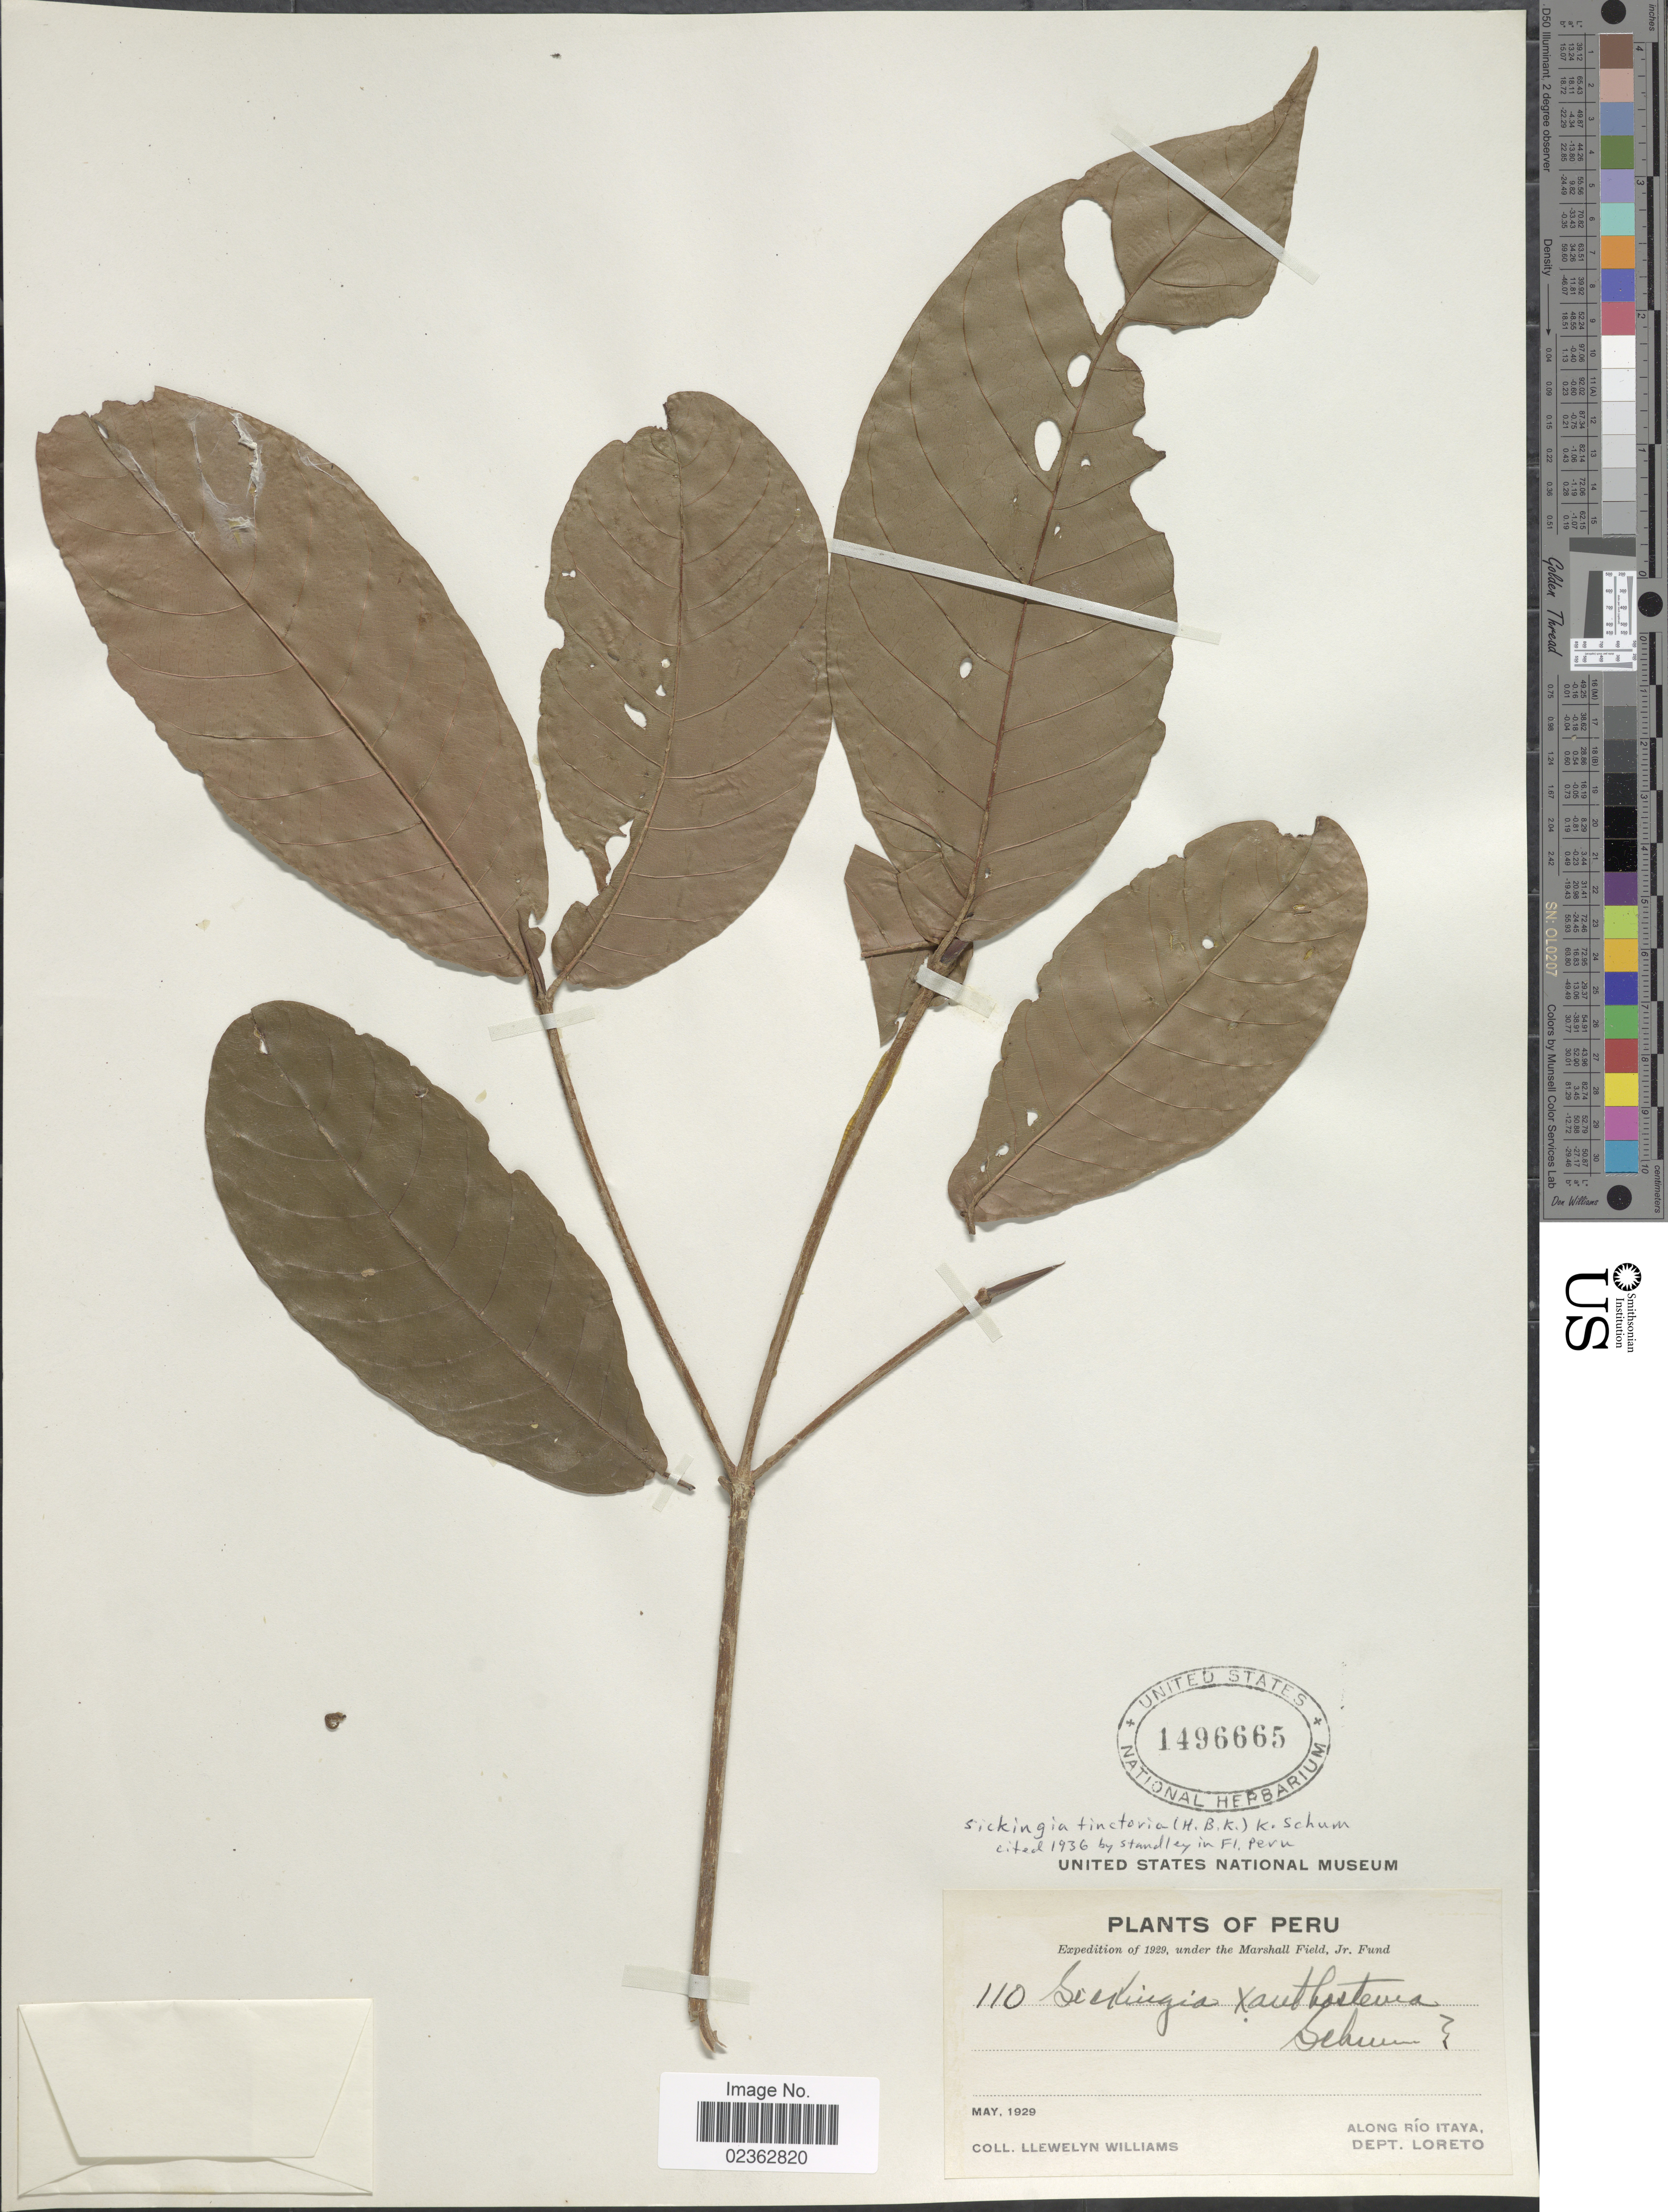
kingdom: Plantae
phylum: Tracheophyta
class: Magnoliopsida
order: Gentianales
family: Rubiaceae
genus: Simira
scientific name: Simira rubescens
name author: (Benth.) Bremek. ex Steyerm.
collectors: Ll. Williams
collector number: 110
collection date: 1929-05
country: Peru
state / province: Loreto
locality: Along Rio Itaya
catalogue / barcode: US 1496665